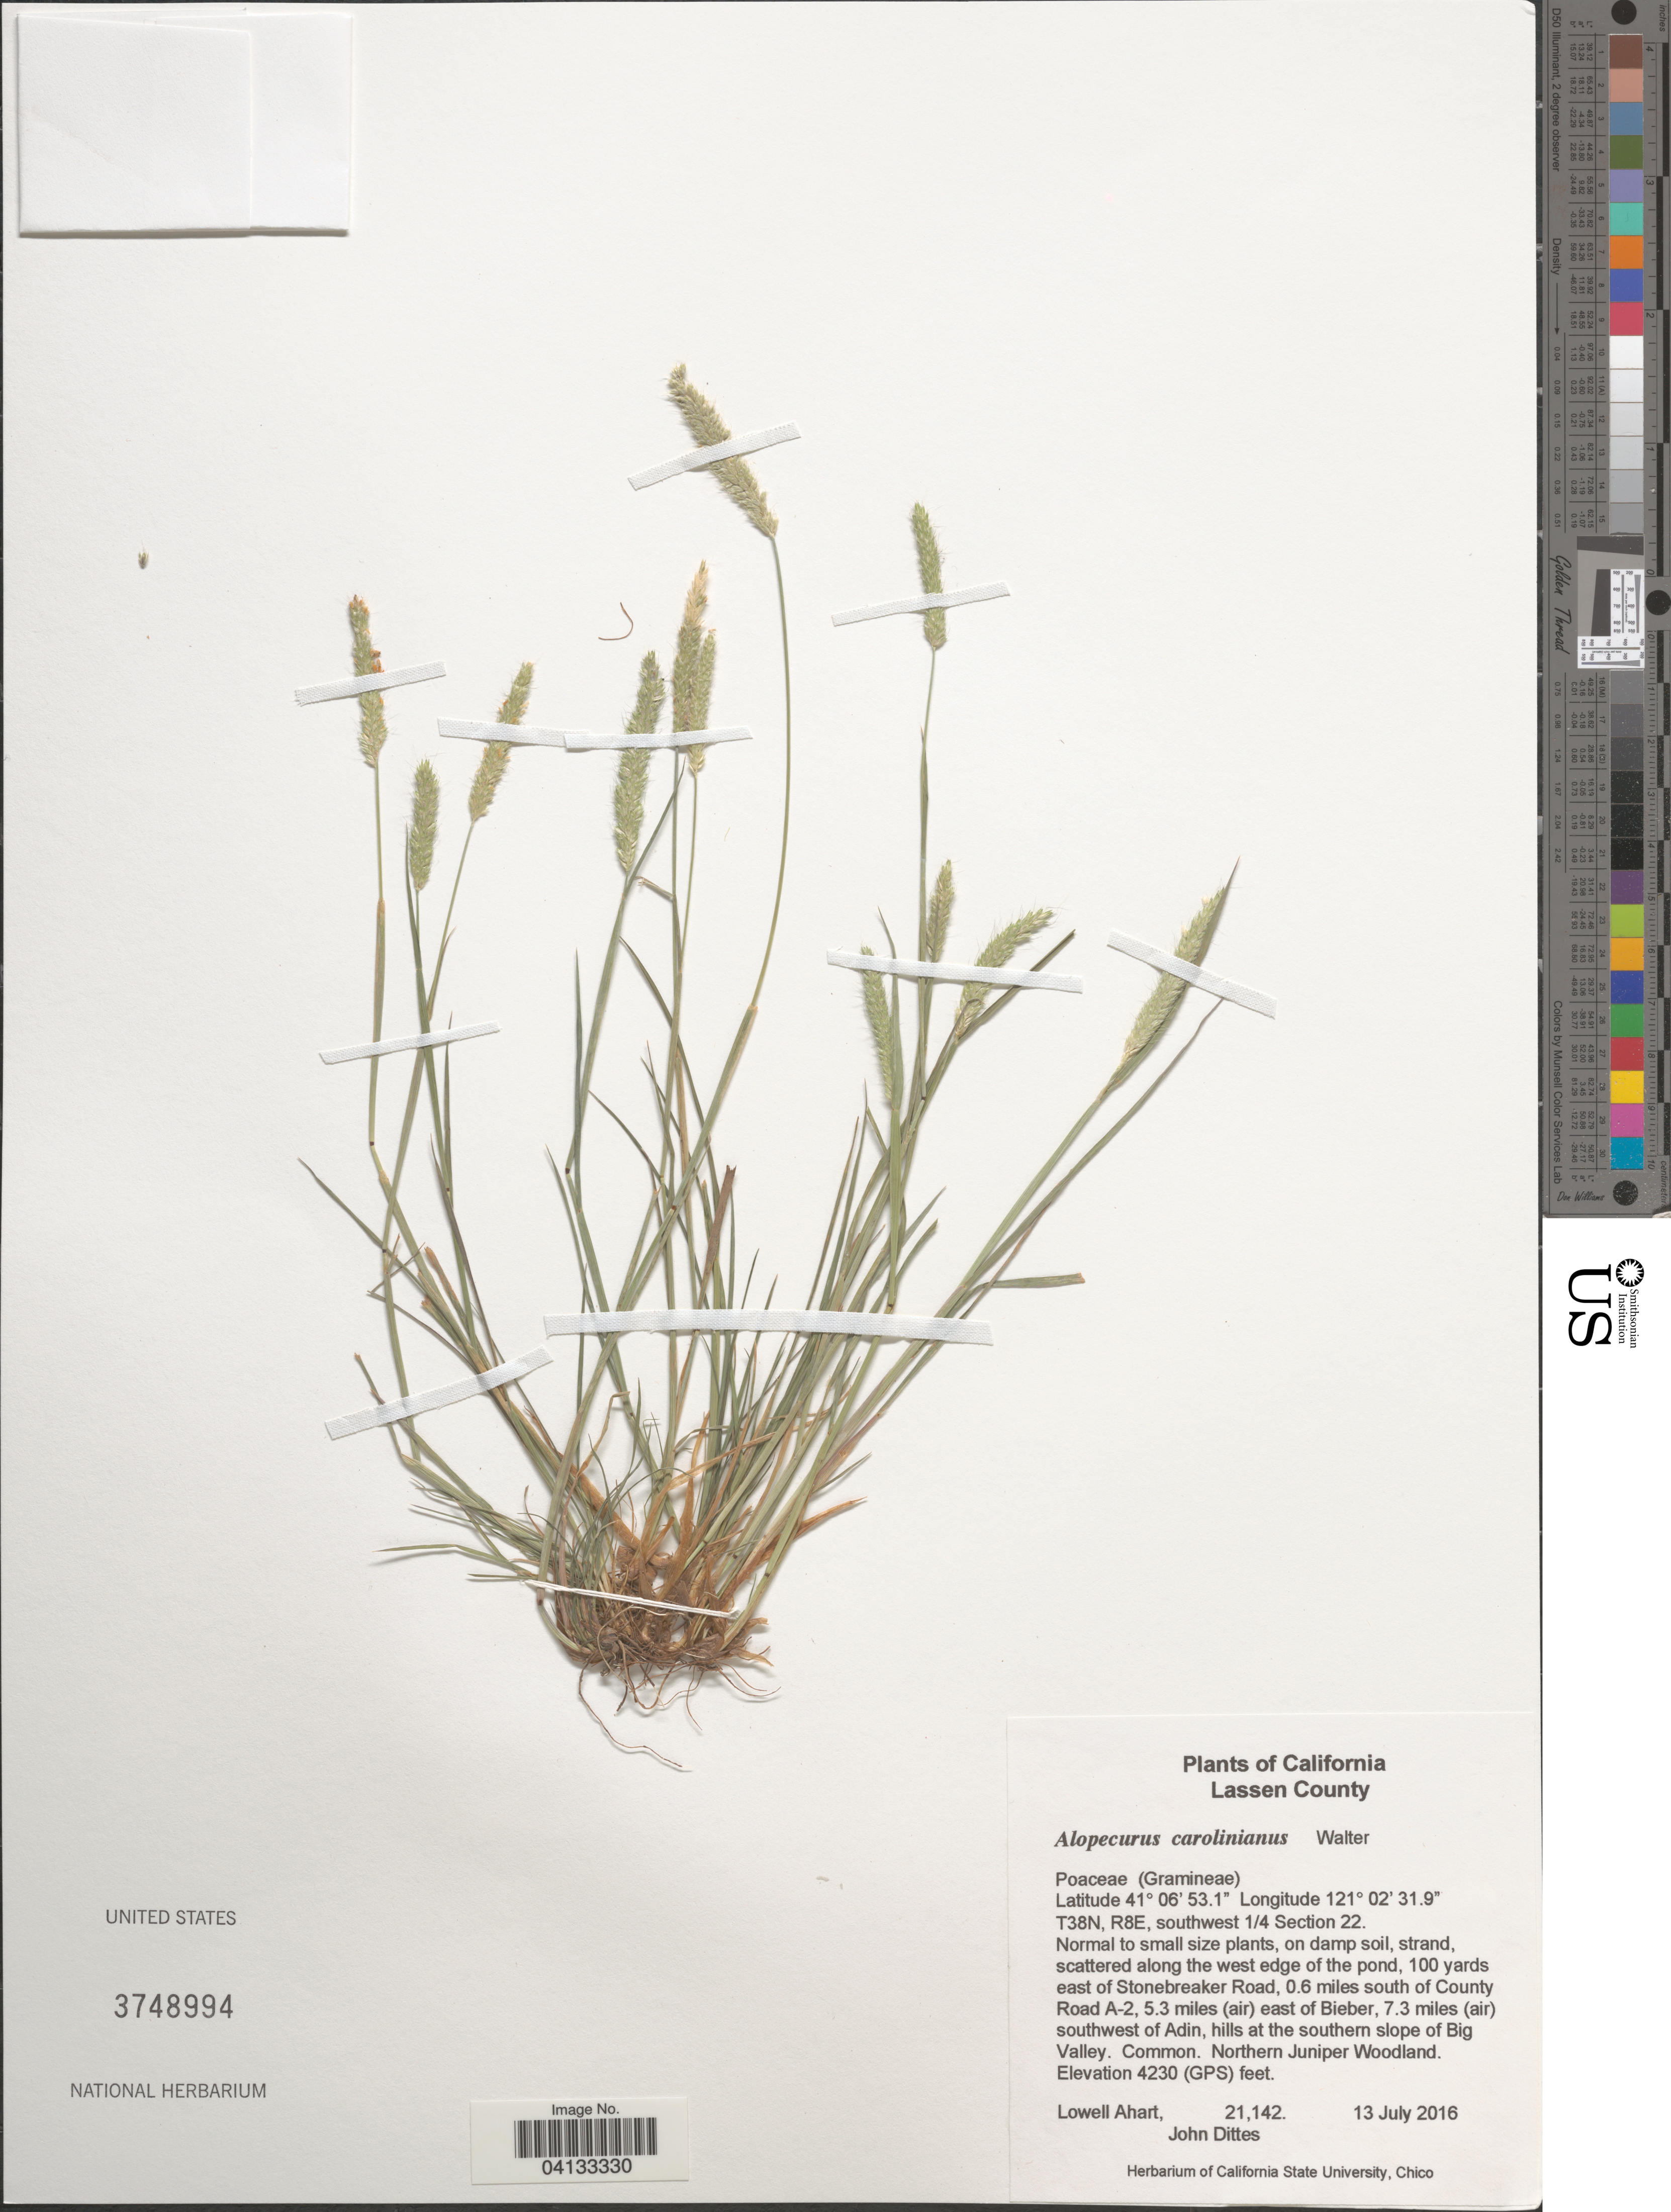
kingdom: Plantae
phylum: Tracheophyta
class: Liliopsida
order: Poales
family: Poaceae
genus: Alopecurus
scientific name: Alopecurus carolinianus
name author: Walter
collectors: L. Ahart & J. Dittes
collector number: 21142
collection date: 2016-07-13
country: United States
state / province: California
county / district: Lassen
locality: Lassen County. T38N, R8E, southwest 1/4 Section 22. Scattered along the west edge of the pond, 100 yards east of Stonebreaker Road, 0.6 miles south of County Road A-2, 5.3 miles (air) east of Bieber, 7.3 miles (air) southwest of Adin, hills at the southern slope of Big Valley.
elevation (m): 1289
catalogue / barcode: US 3748994